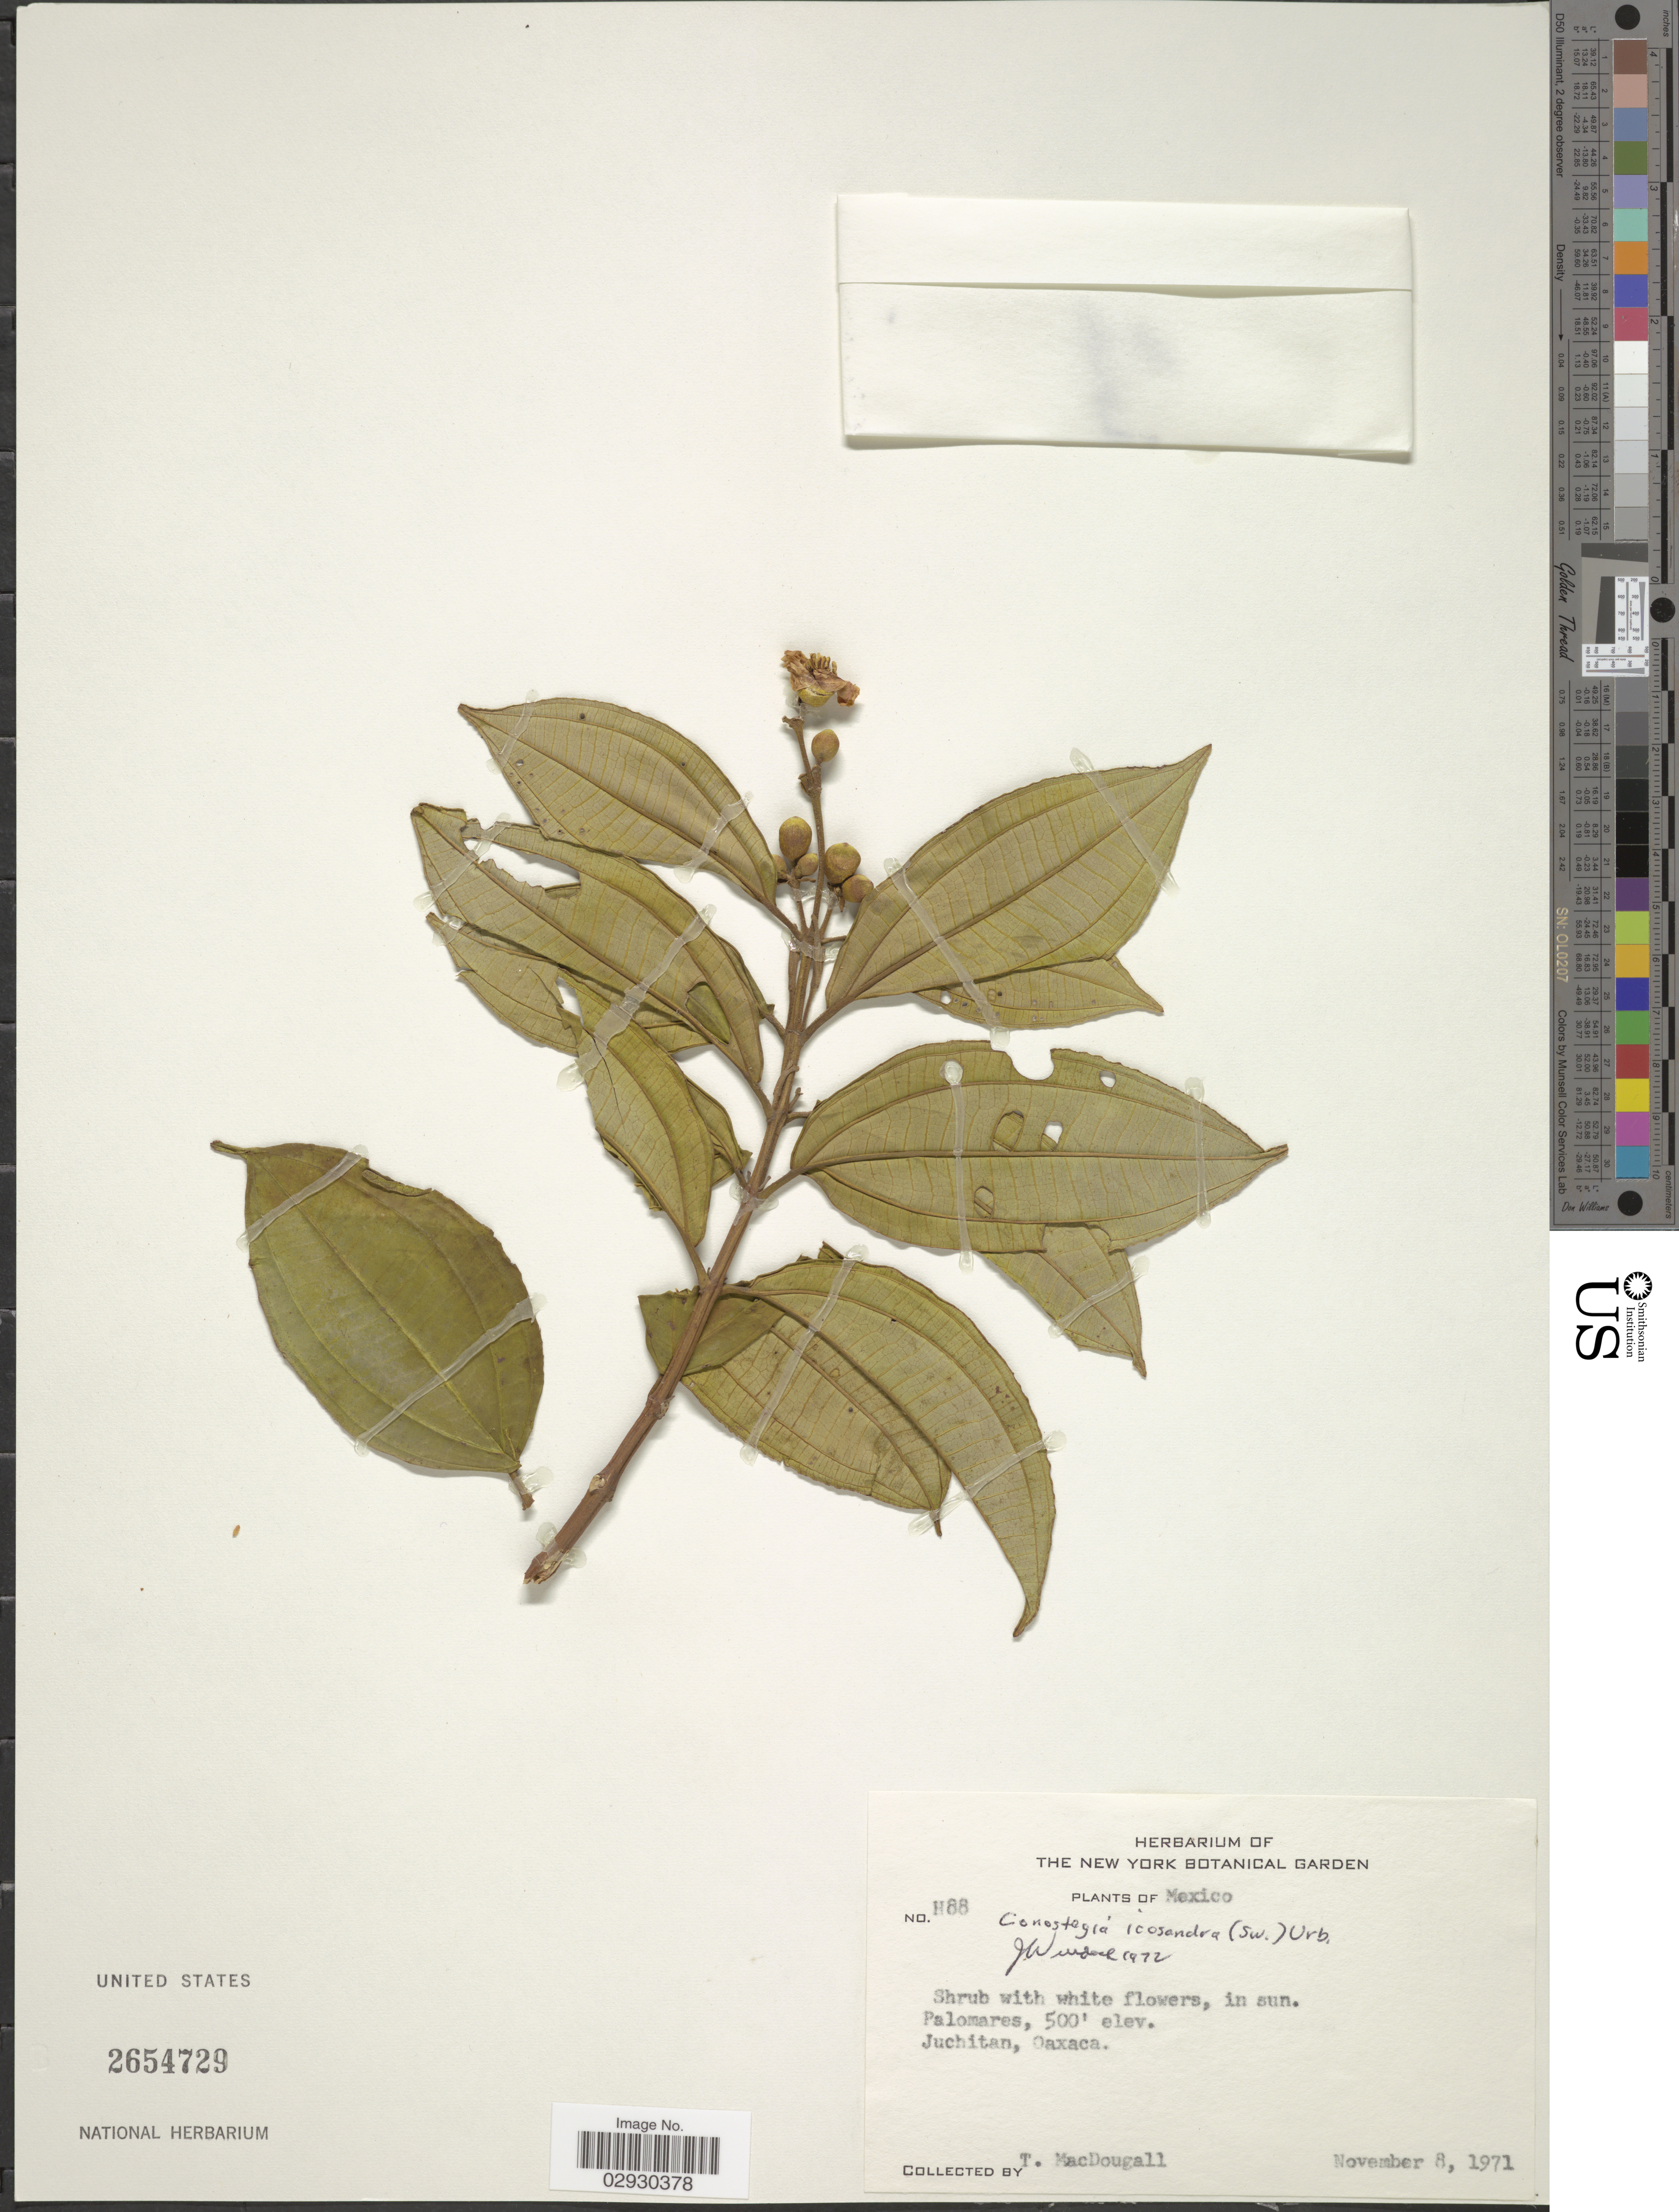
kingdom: Plantae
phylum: Tracheophyta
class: Magnoliopsida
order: Myrtales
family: Melastomataceae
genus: Conostegia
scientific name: Conostegia icosandra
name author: (Sw.) Urb.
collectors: T. B. MacDougall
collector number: H88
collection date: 1971-11-08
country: Mexico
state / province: Oaxaca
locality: Palomares. Juchitan, Oaxaca.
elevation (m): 152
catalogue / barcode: US 2654729